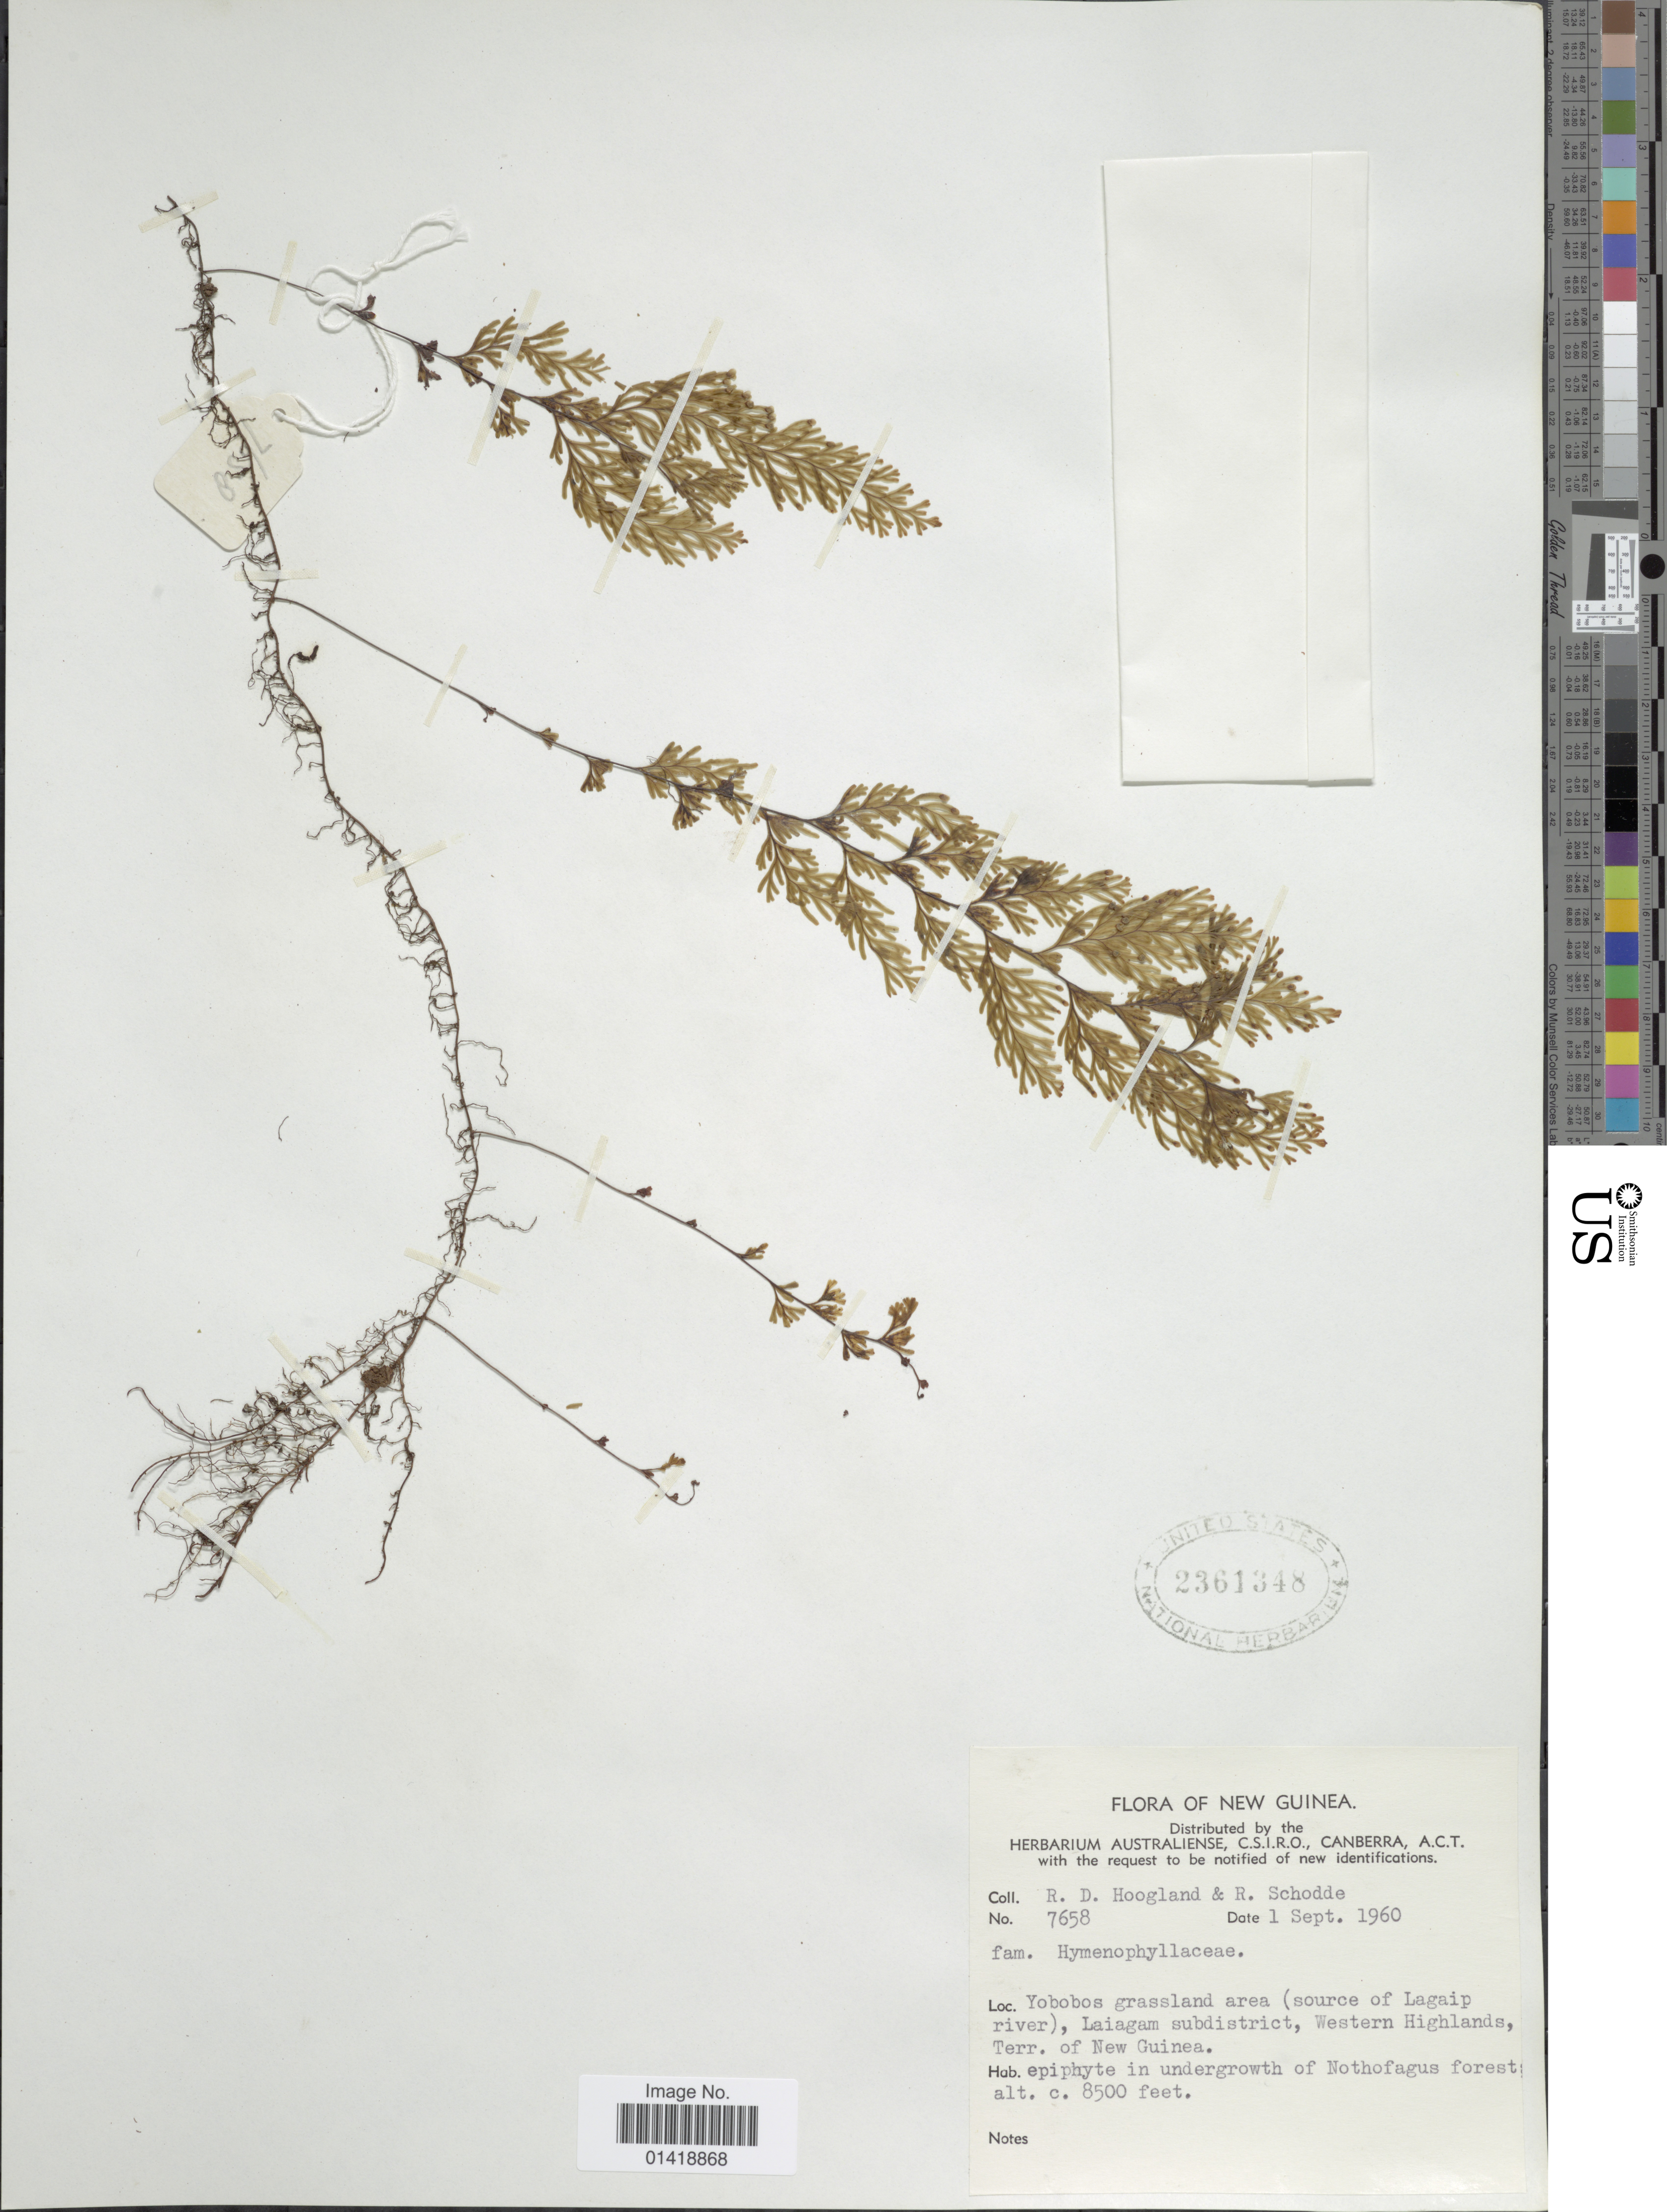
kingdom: Plantae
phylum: Tracheophyta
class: Polypodiopsida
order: Hymenophyllales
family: Hymenophyllaceae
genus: Hymenophyllum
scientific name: Hymenophyllum sp.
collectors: R. D. Hoogland & R. Schodde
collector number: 7658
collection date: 1960-09-01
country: Papua New Guinea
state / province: Western Highlands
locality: New Guinea. Yobobos grassland area( source of Lagaip river), Laiagam subdistrict, Western Highlands, Terr. of New Guinea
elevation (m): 2591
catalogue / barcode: US 2361348